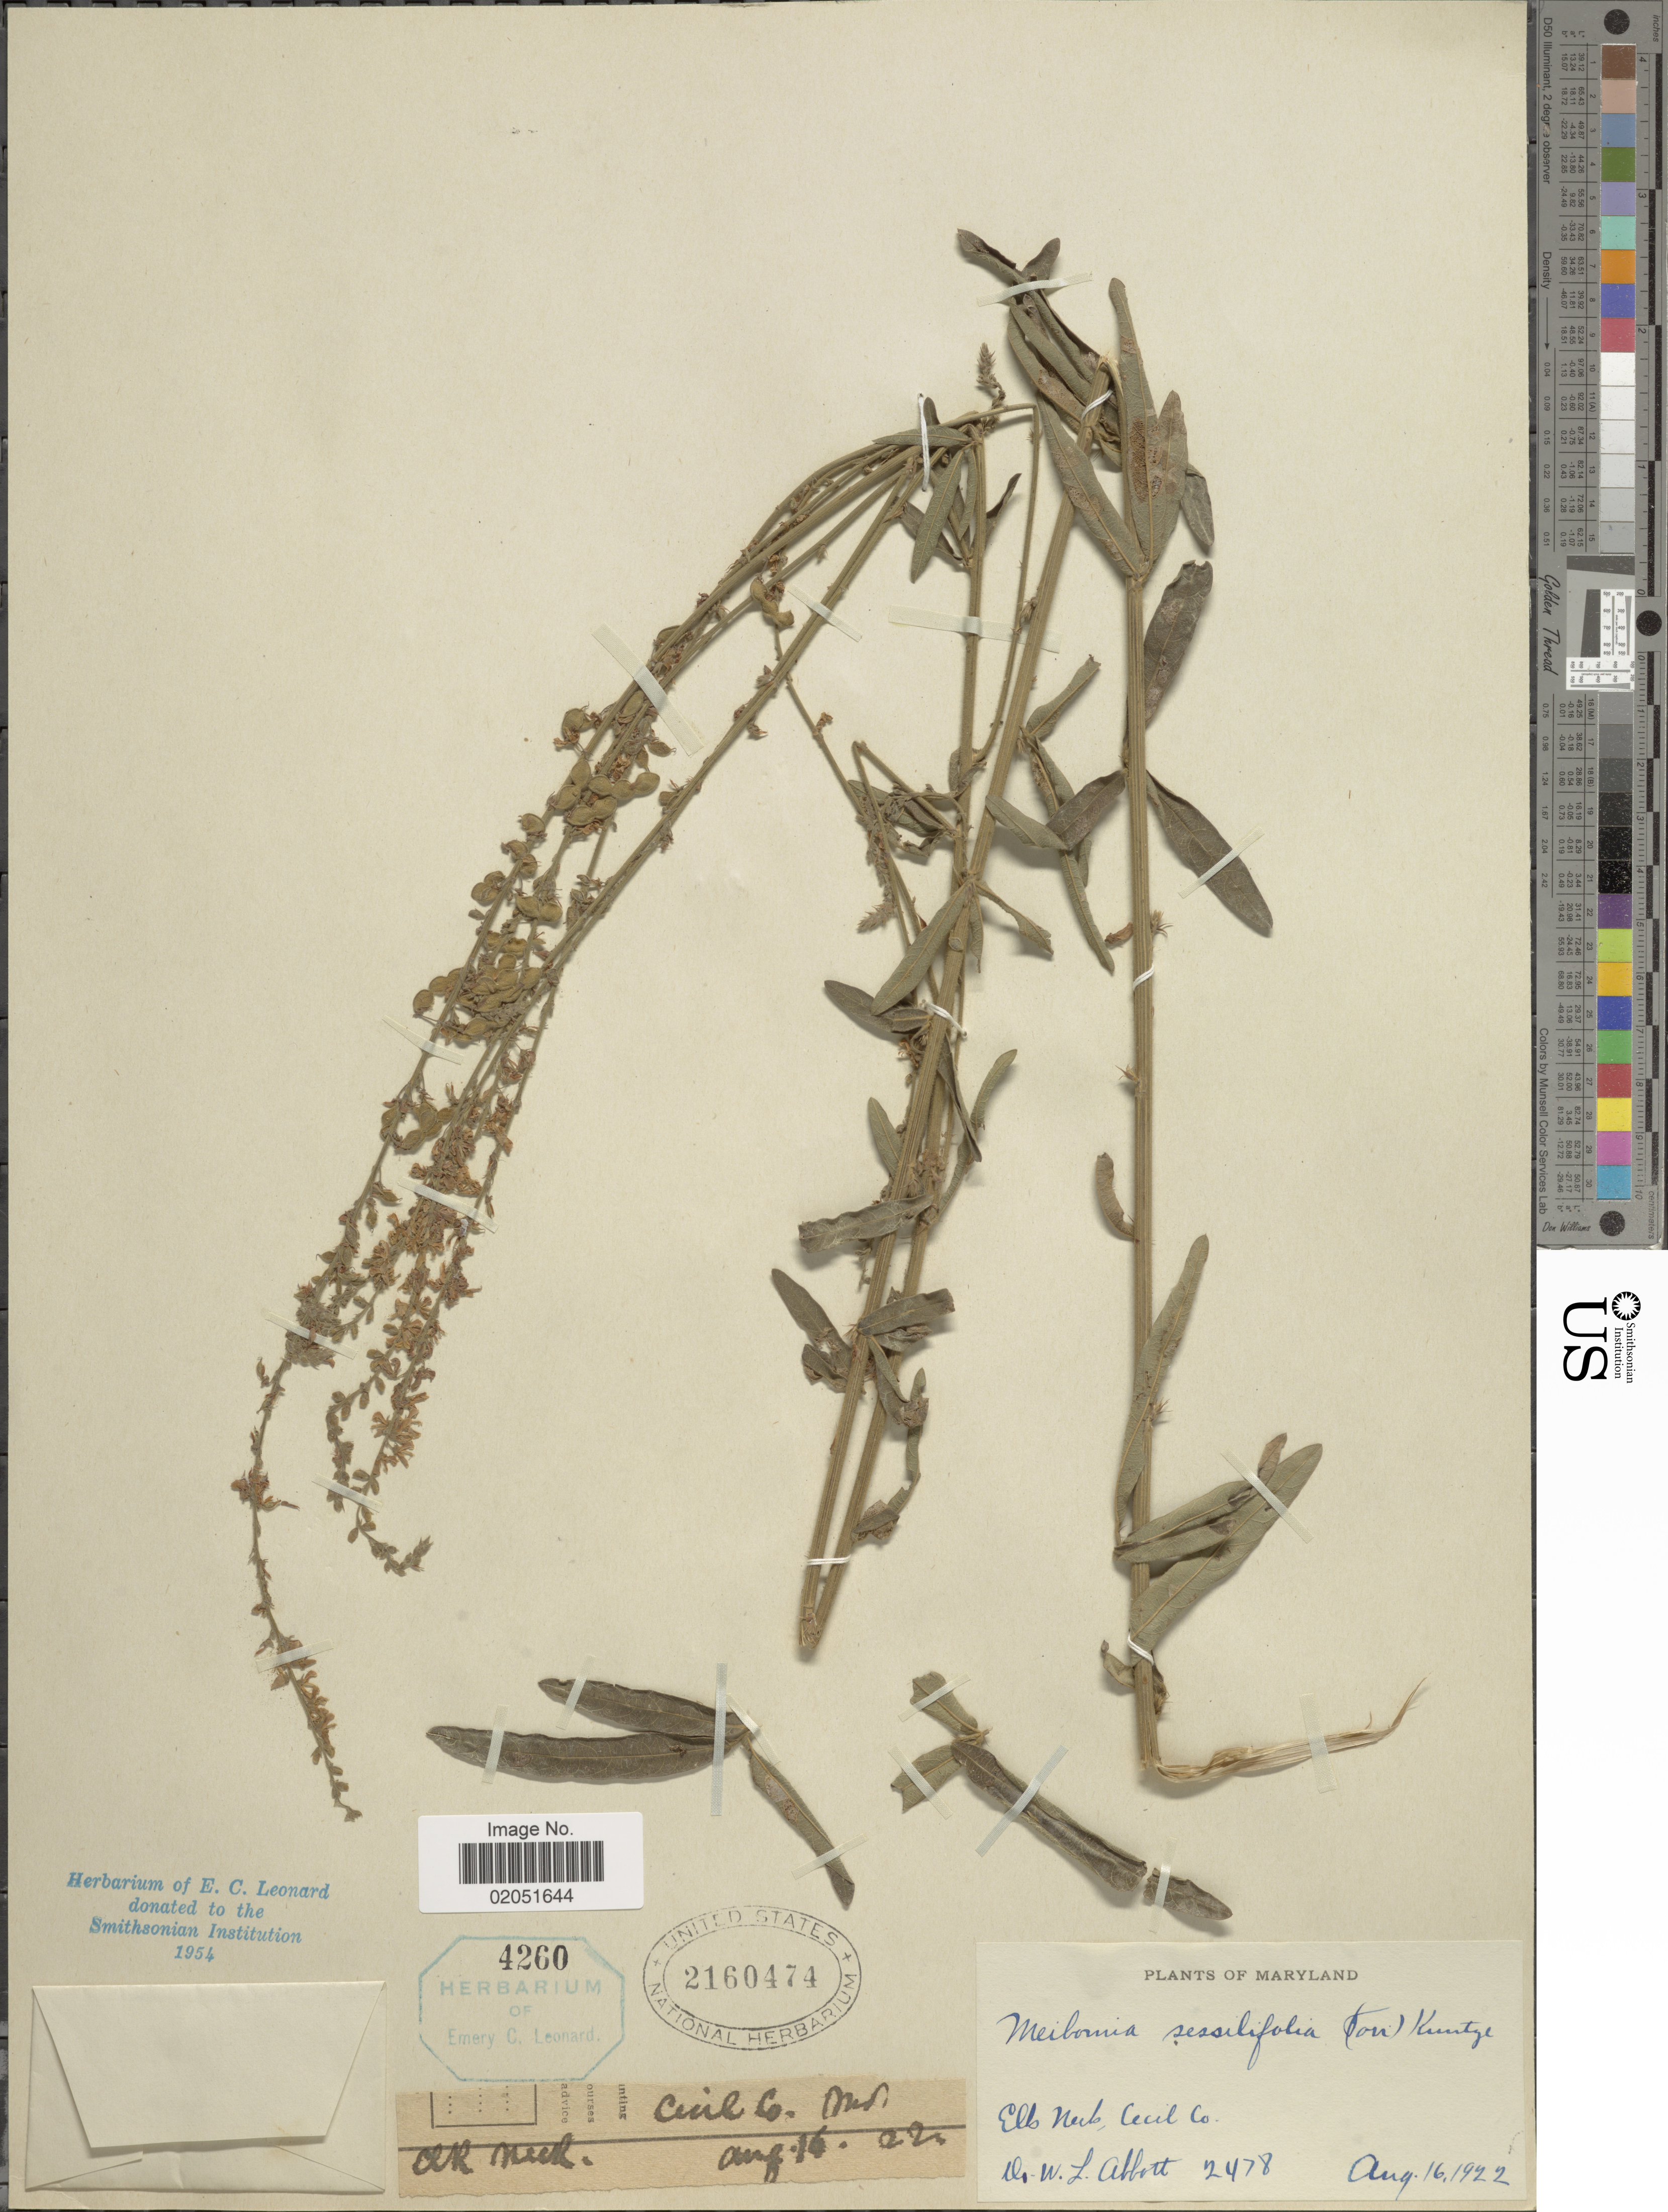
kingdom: Plantae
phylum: Tracheophyta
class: Magnoliopsida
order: Fabales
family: Fabaceae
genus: Desmodium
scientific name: Desmodium sessilifolium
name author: Torr. & A. Gray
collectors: W. L. Abbott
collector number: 2478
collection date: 1922-08-16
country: United States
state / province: Maryland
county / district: Cecil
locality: Elks Neck, Cecil Co.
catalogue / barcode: US 2160474